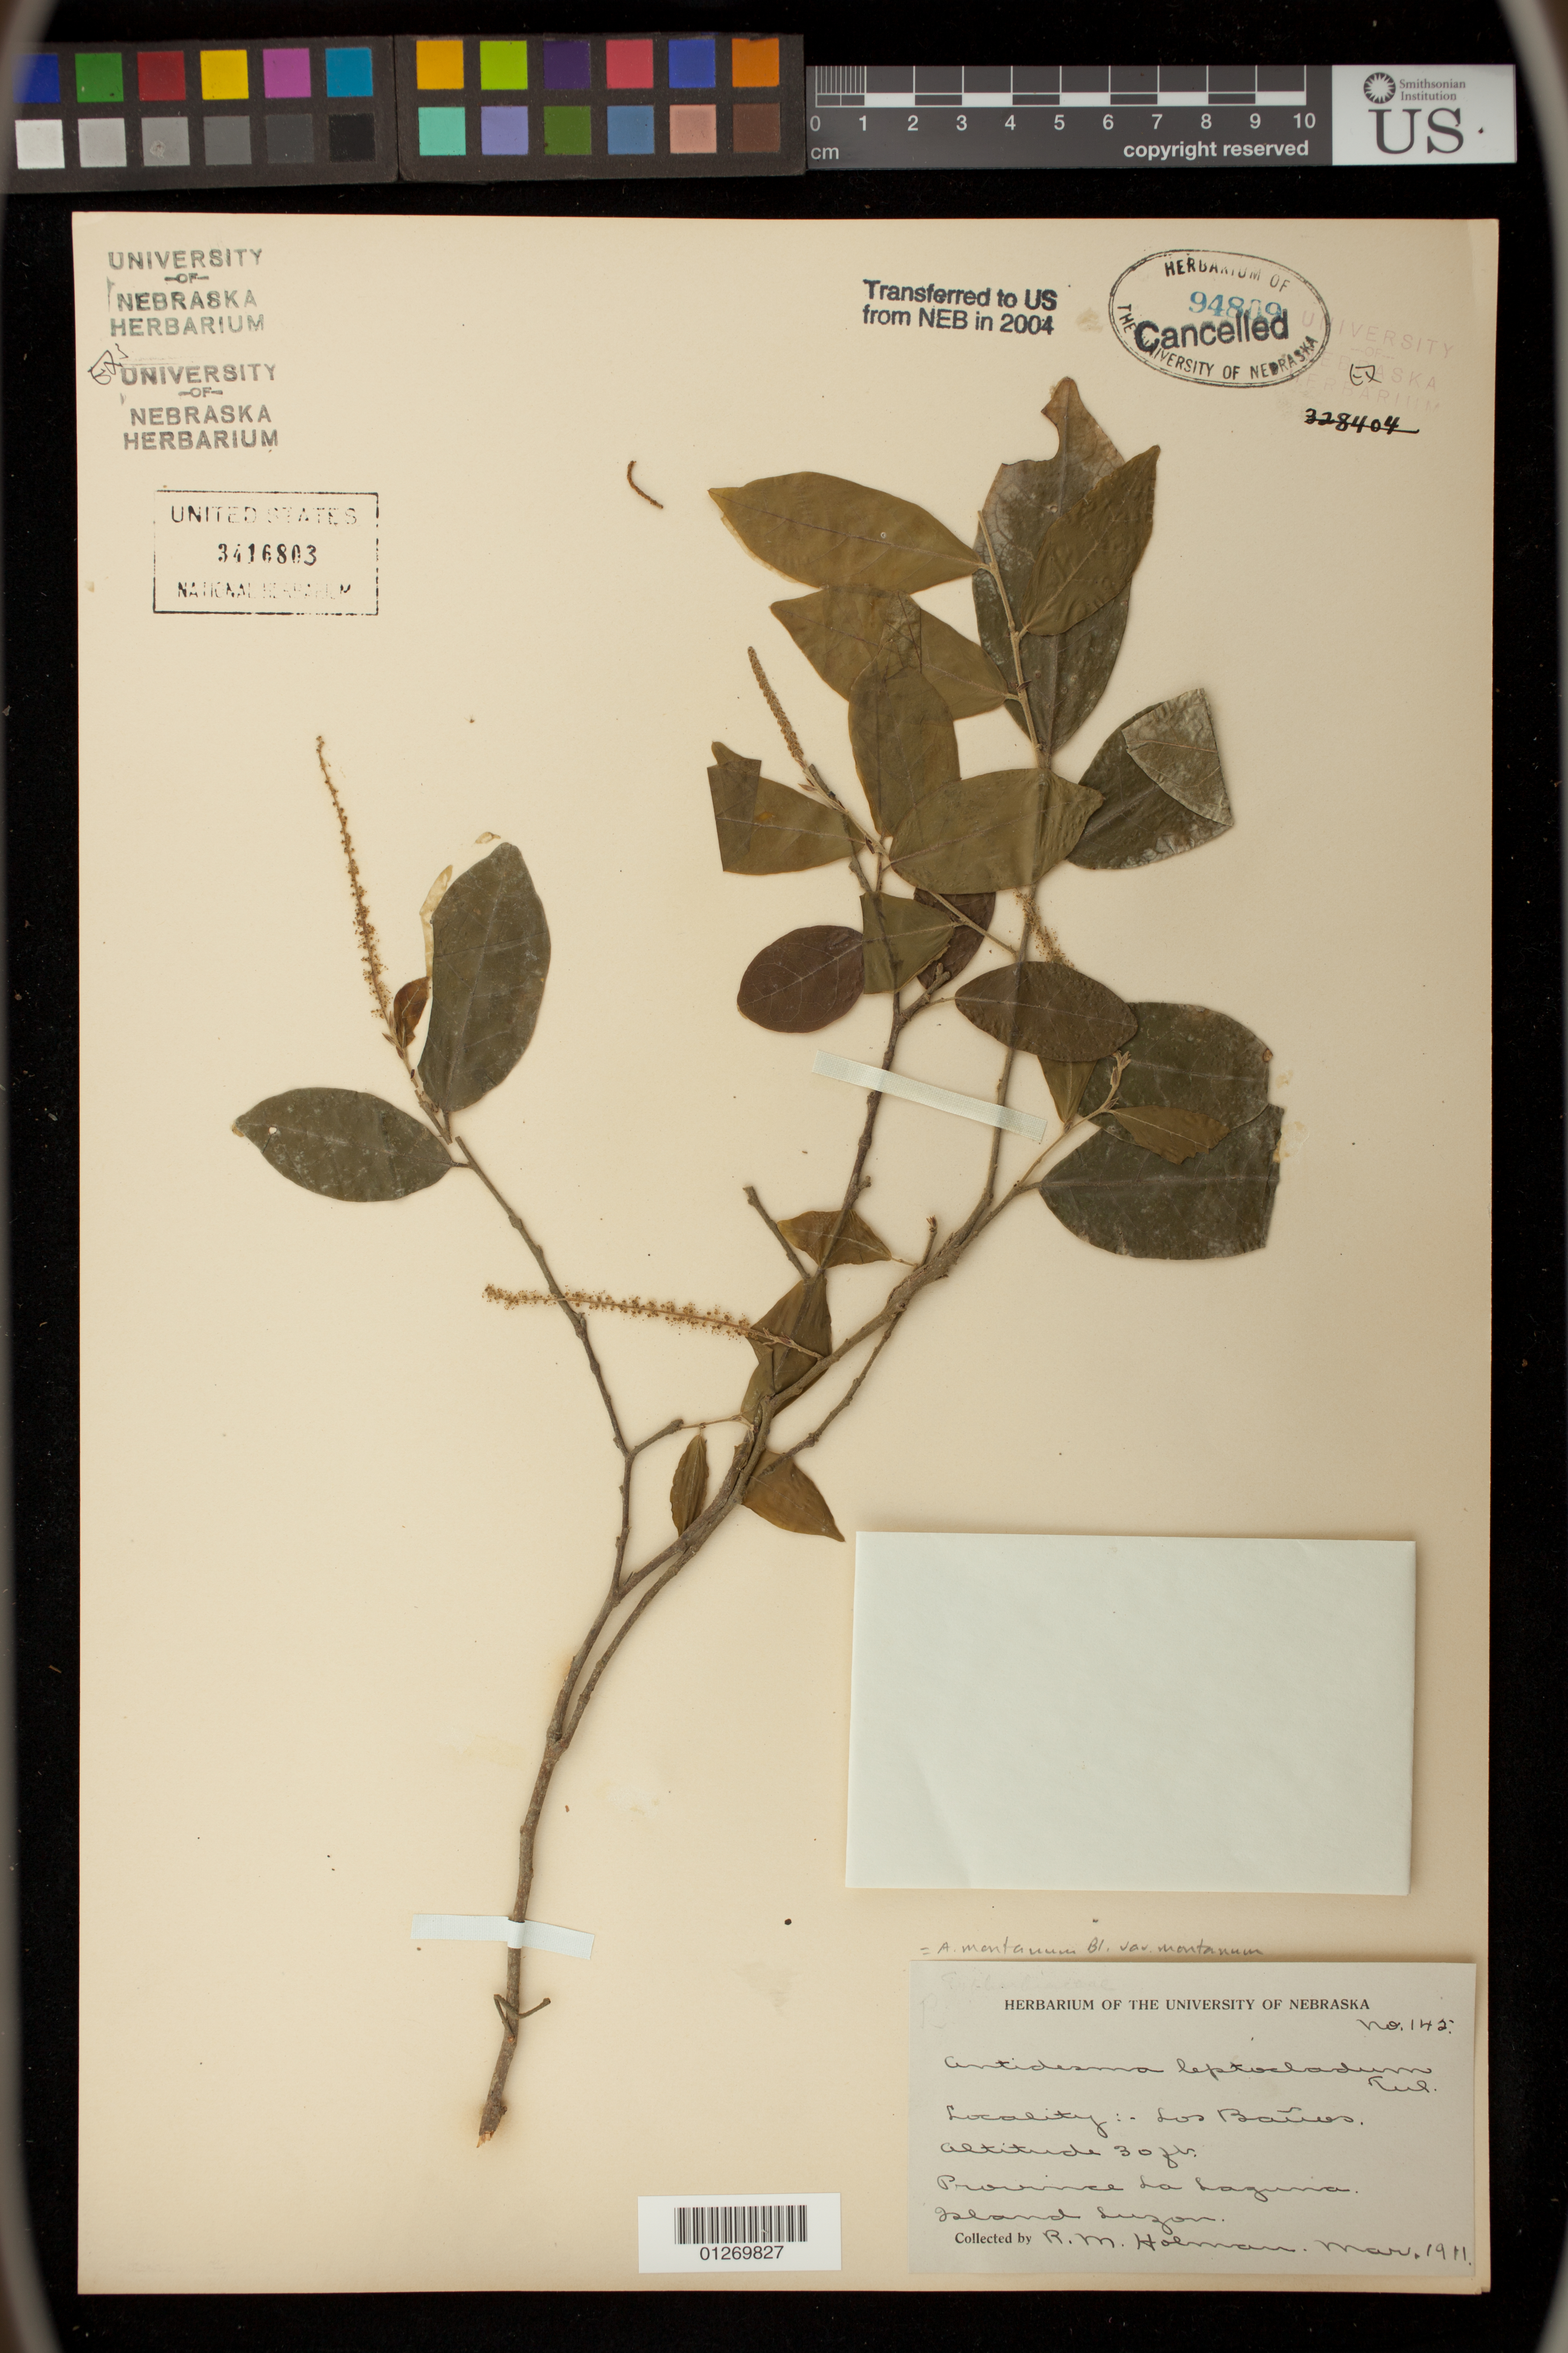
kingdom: Plantae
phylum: Tracheophyta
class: Magnoliopsida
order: Malpighiales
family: Phyllanthaceae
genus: Antidesma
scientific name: Antidesma montanum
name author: Blume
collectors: R. Holman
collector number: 142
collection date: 1911-03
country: Philippines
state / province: Calabarzon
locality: Los Baños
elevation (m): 9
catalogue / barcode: US 3416803